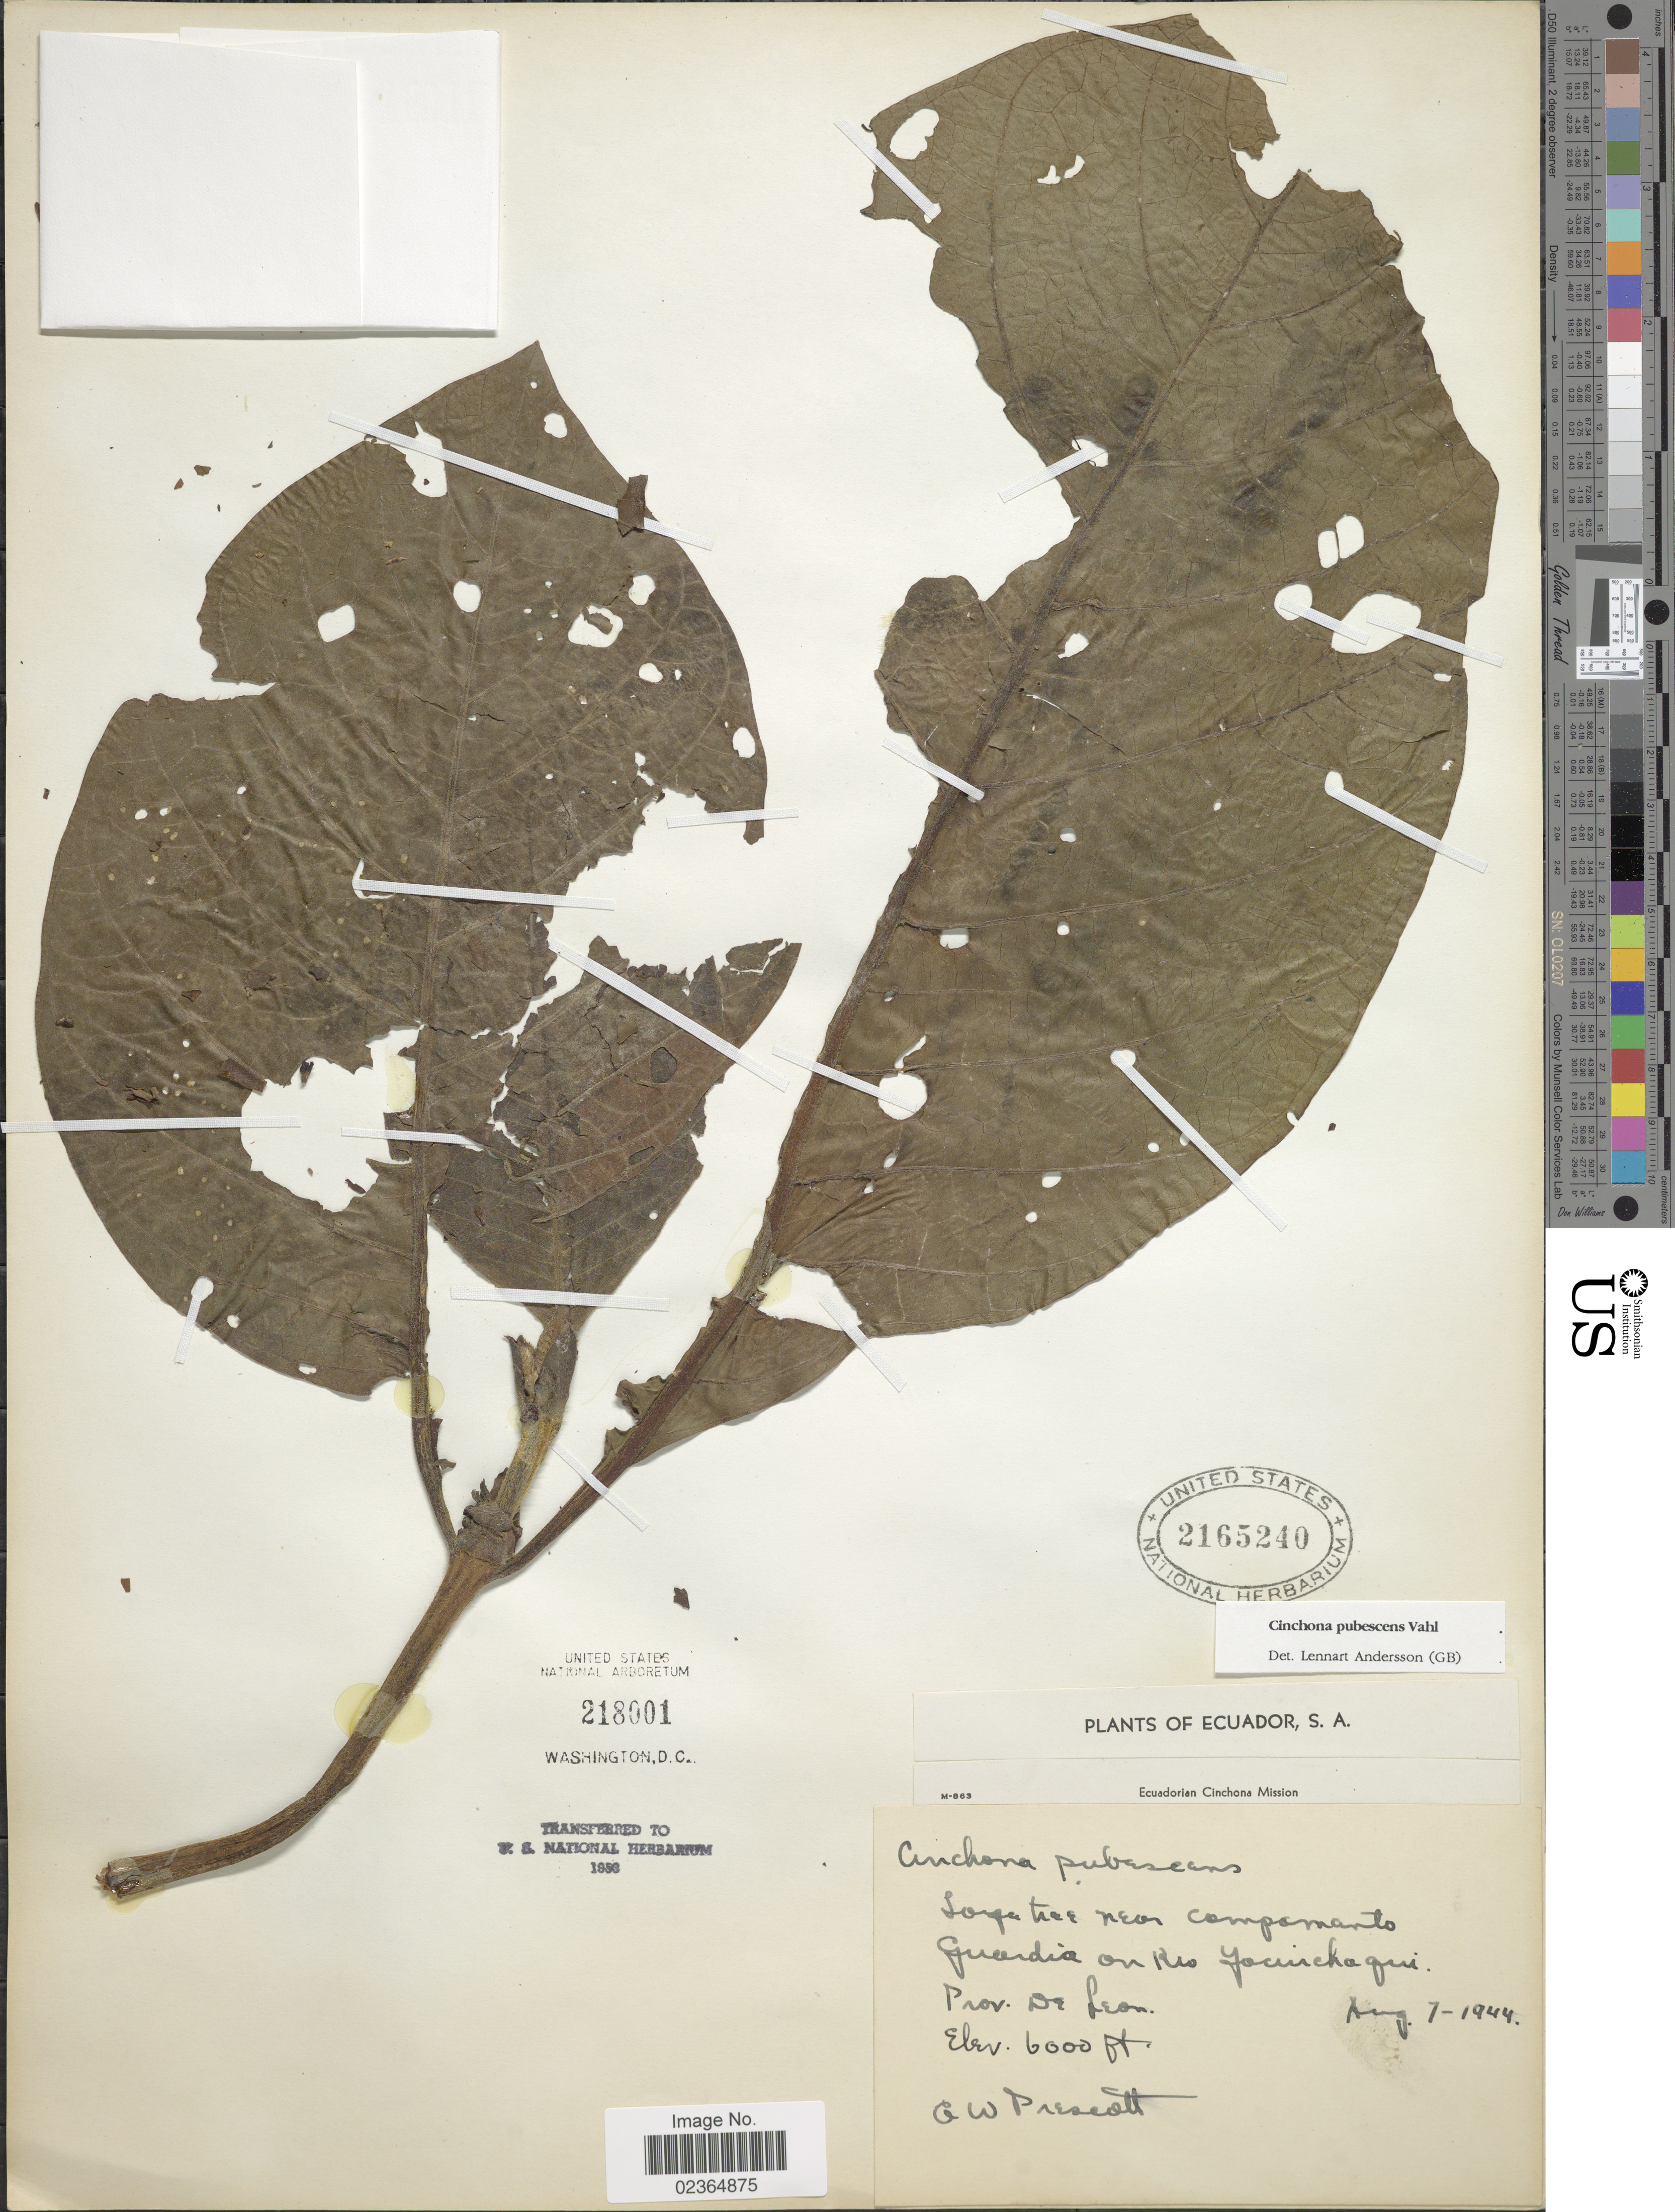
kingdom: Plantae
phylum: Tracheophyta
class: Magnoliopsida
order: Gentianales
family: Rubiaceae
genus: Cinchona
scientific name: Cinchona pubescens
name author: Vahl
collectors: G. Prescott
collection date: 1944-08-07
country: Ecuador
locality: Near campamento Guardia on Rio Yacuichaqui. Prov. De Leon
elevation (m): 1829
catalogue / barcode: US 2165240